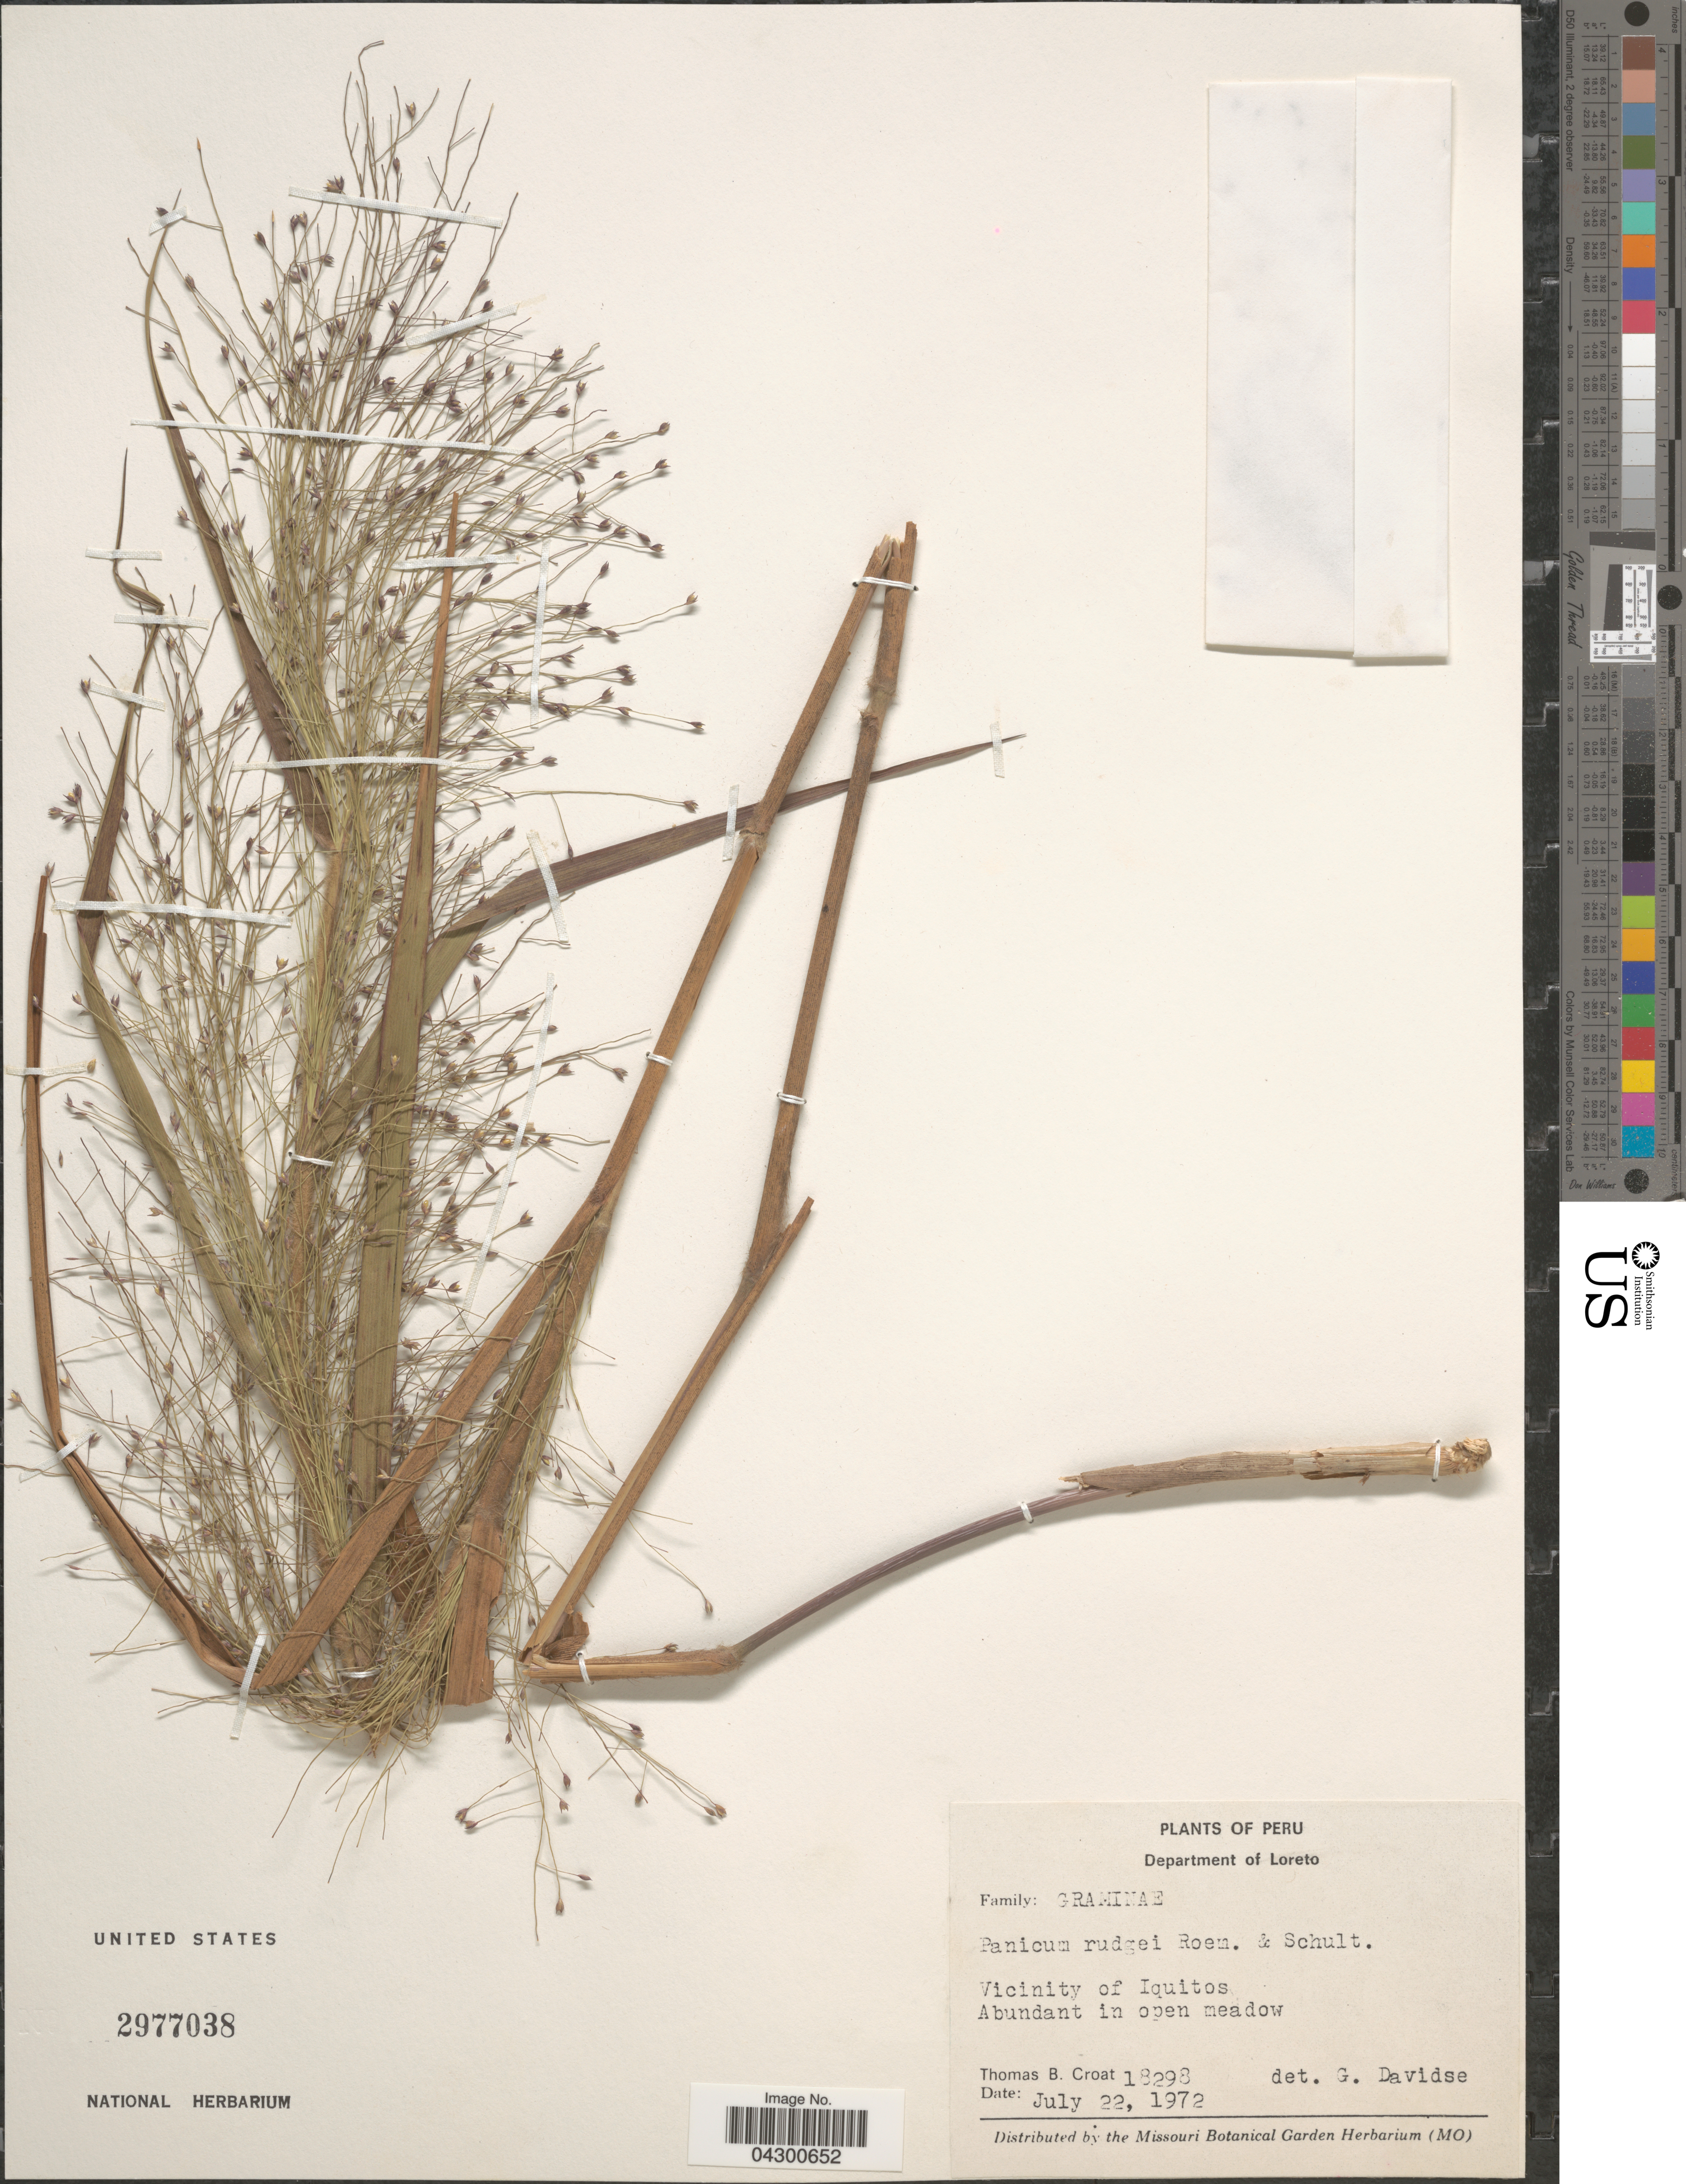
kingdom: Plantae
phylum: Tracheophyta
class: Liliopsida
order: Poales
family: Poaceae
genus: Panicum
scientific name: Panicum rudgei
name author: Roem. & Schult.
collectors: T. B. Croat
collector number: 18298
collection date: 1972-07-22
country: Peru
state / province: Loreto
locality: Department of Loreto. Vicinity of Iquitos. Abundant in open meadow.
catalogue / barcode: US 2977038